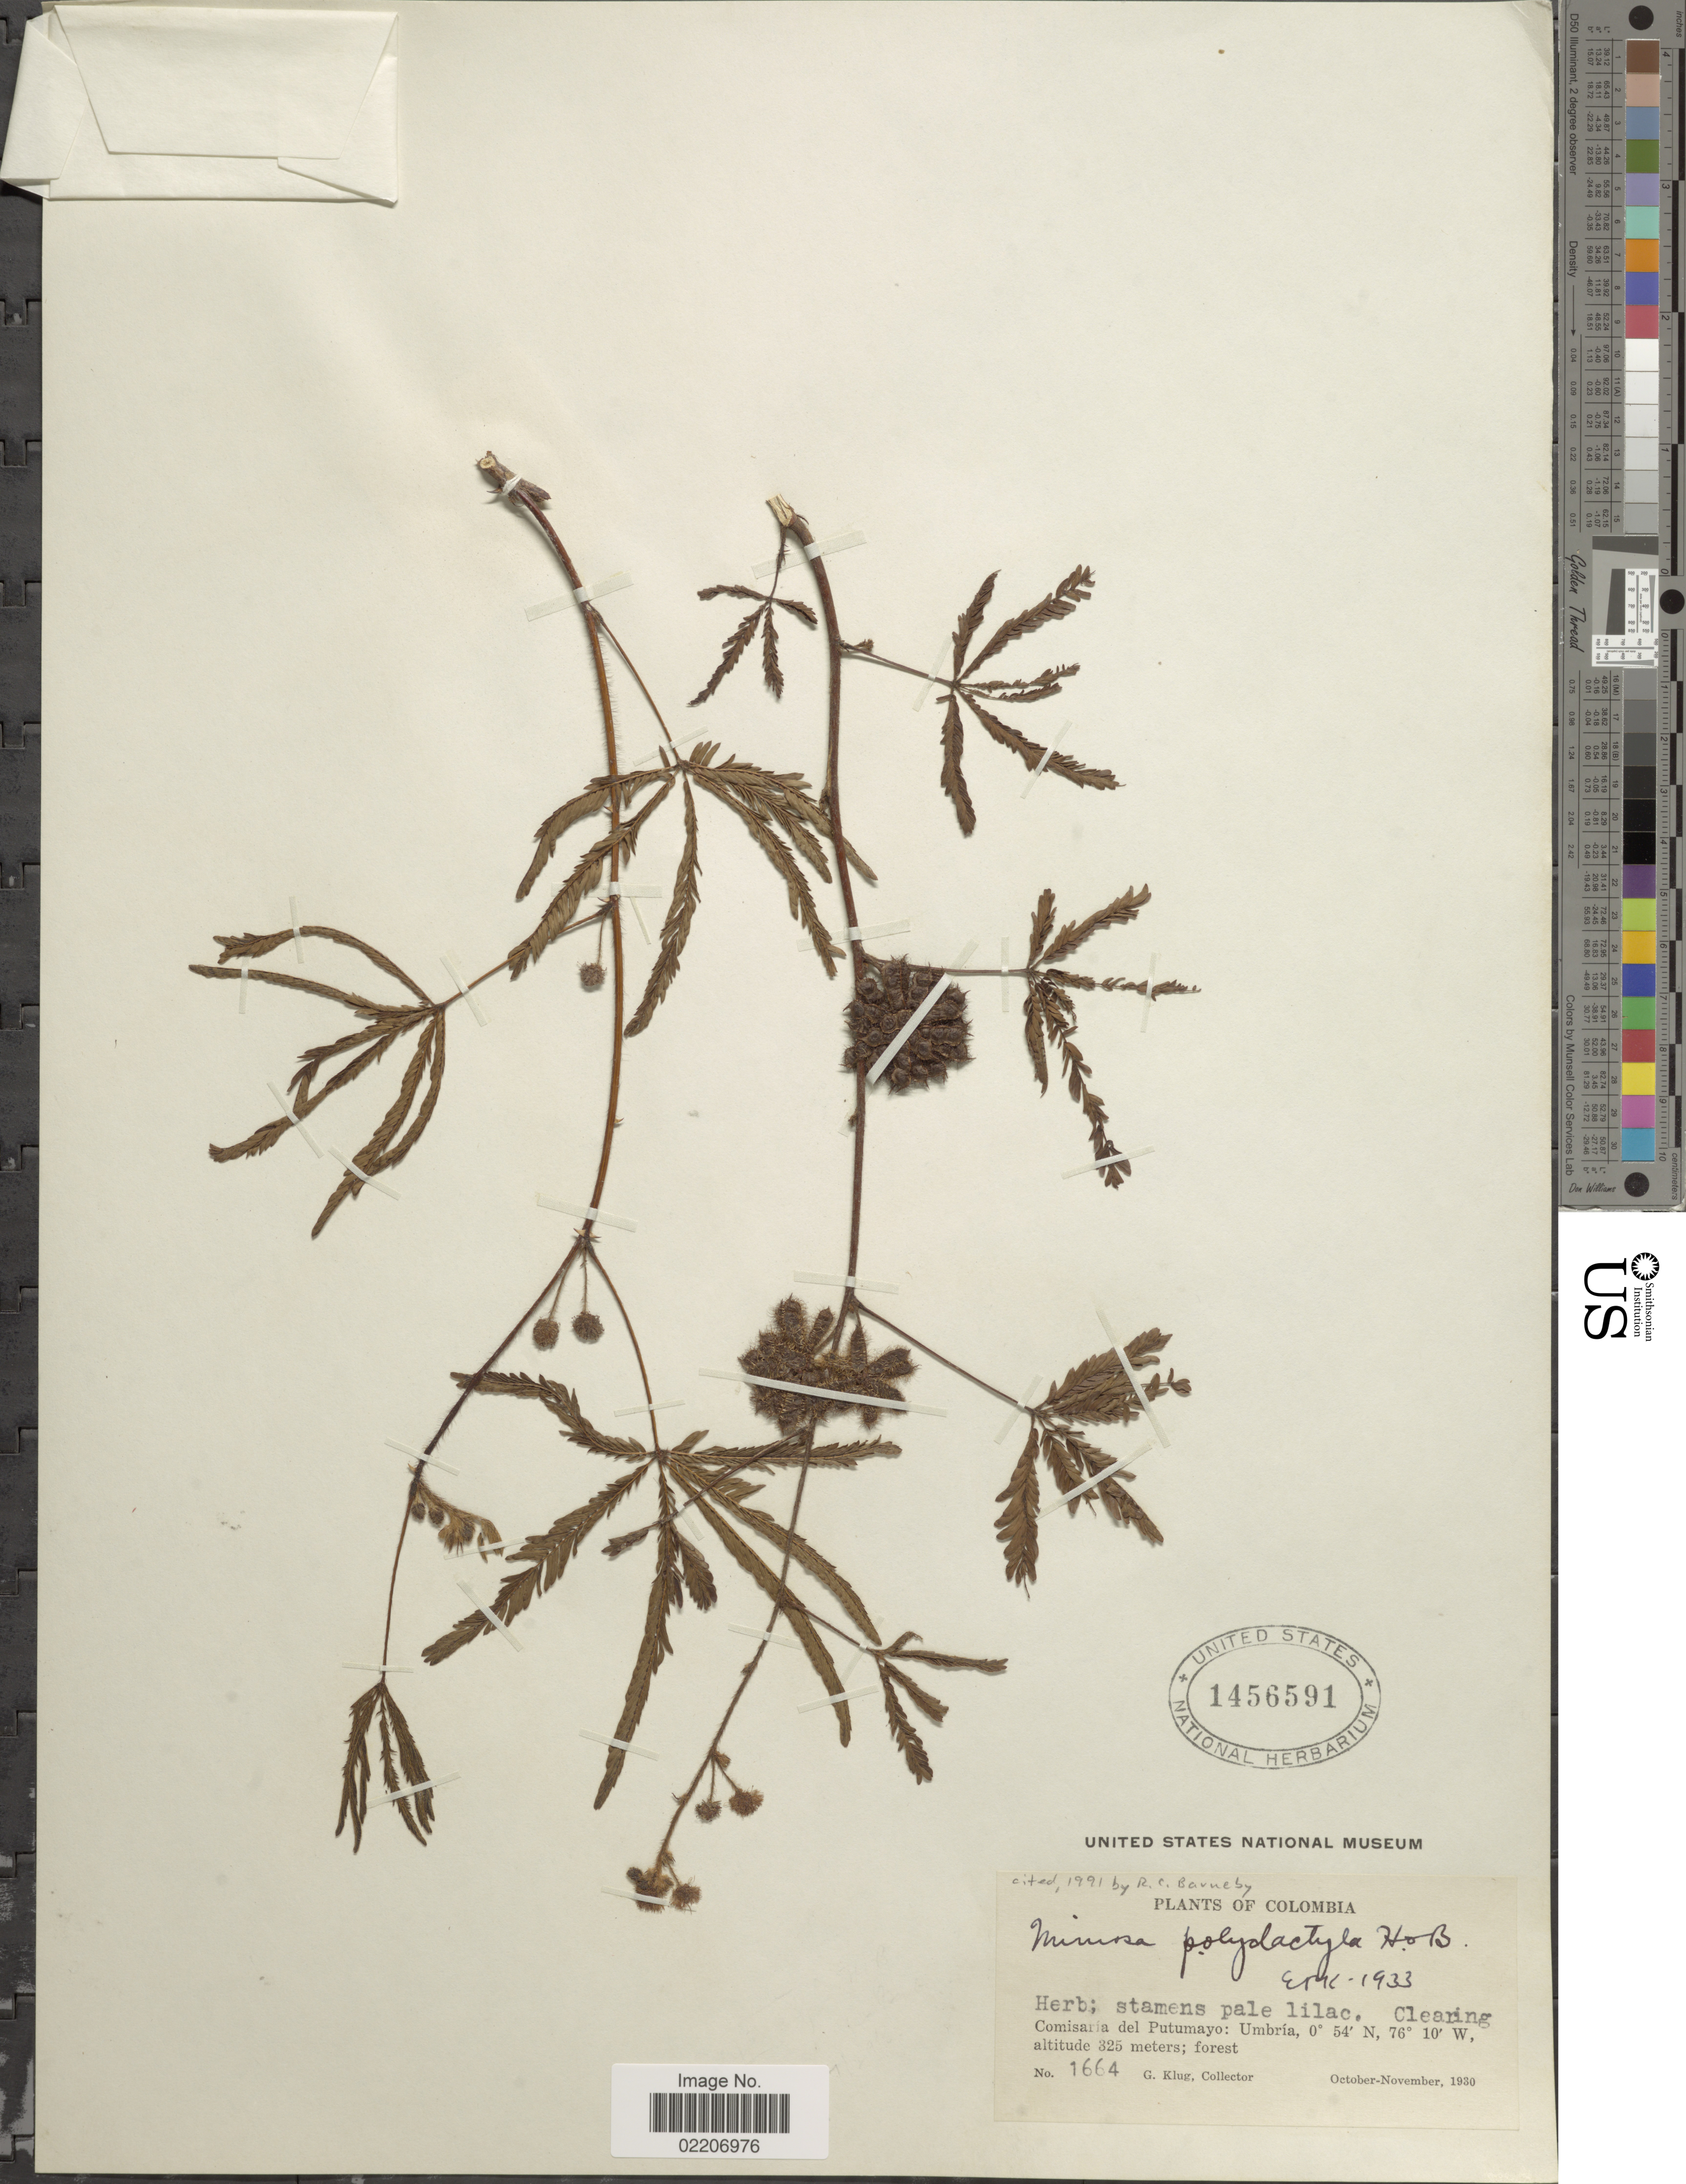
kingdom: Plantae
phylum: Tracheophyta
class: Magnoliopsida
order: Fabales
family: Fabaceae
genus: Mimosa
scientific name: Mimosa polydactyla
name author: Humb. & Bonpl. ex Willd.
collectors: G. Klug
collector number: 1664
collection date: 1930-10/1930-11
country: Colombia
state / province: Putumayo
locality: Umbria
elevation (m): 325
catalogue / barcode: US 1456591